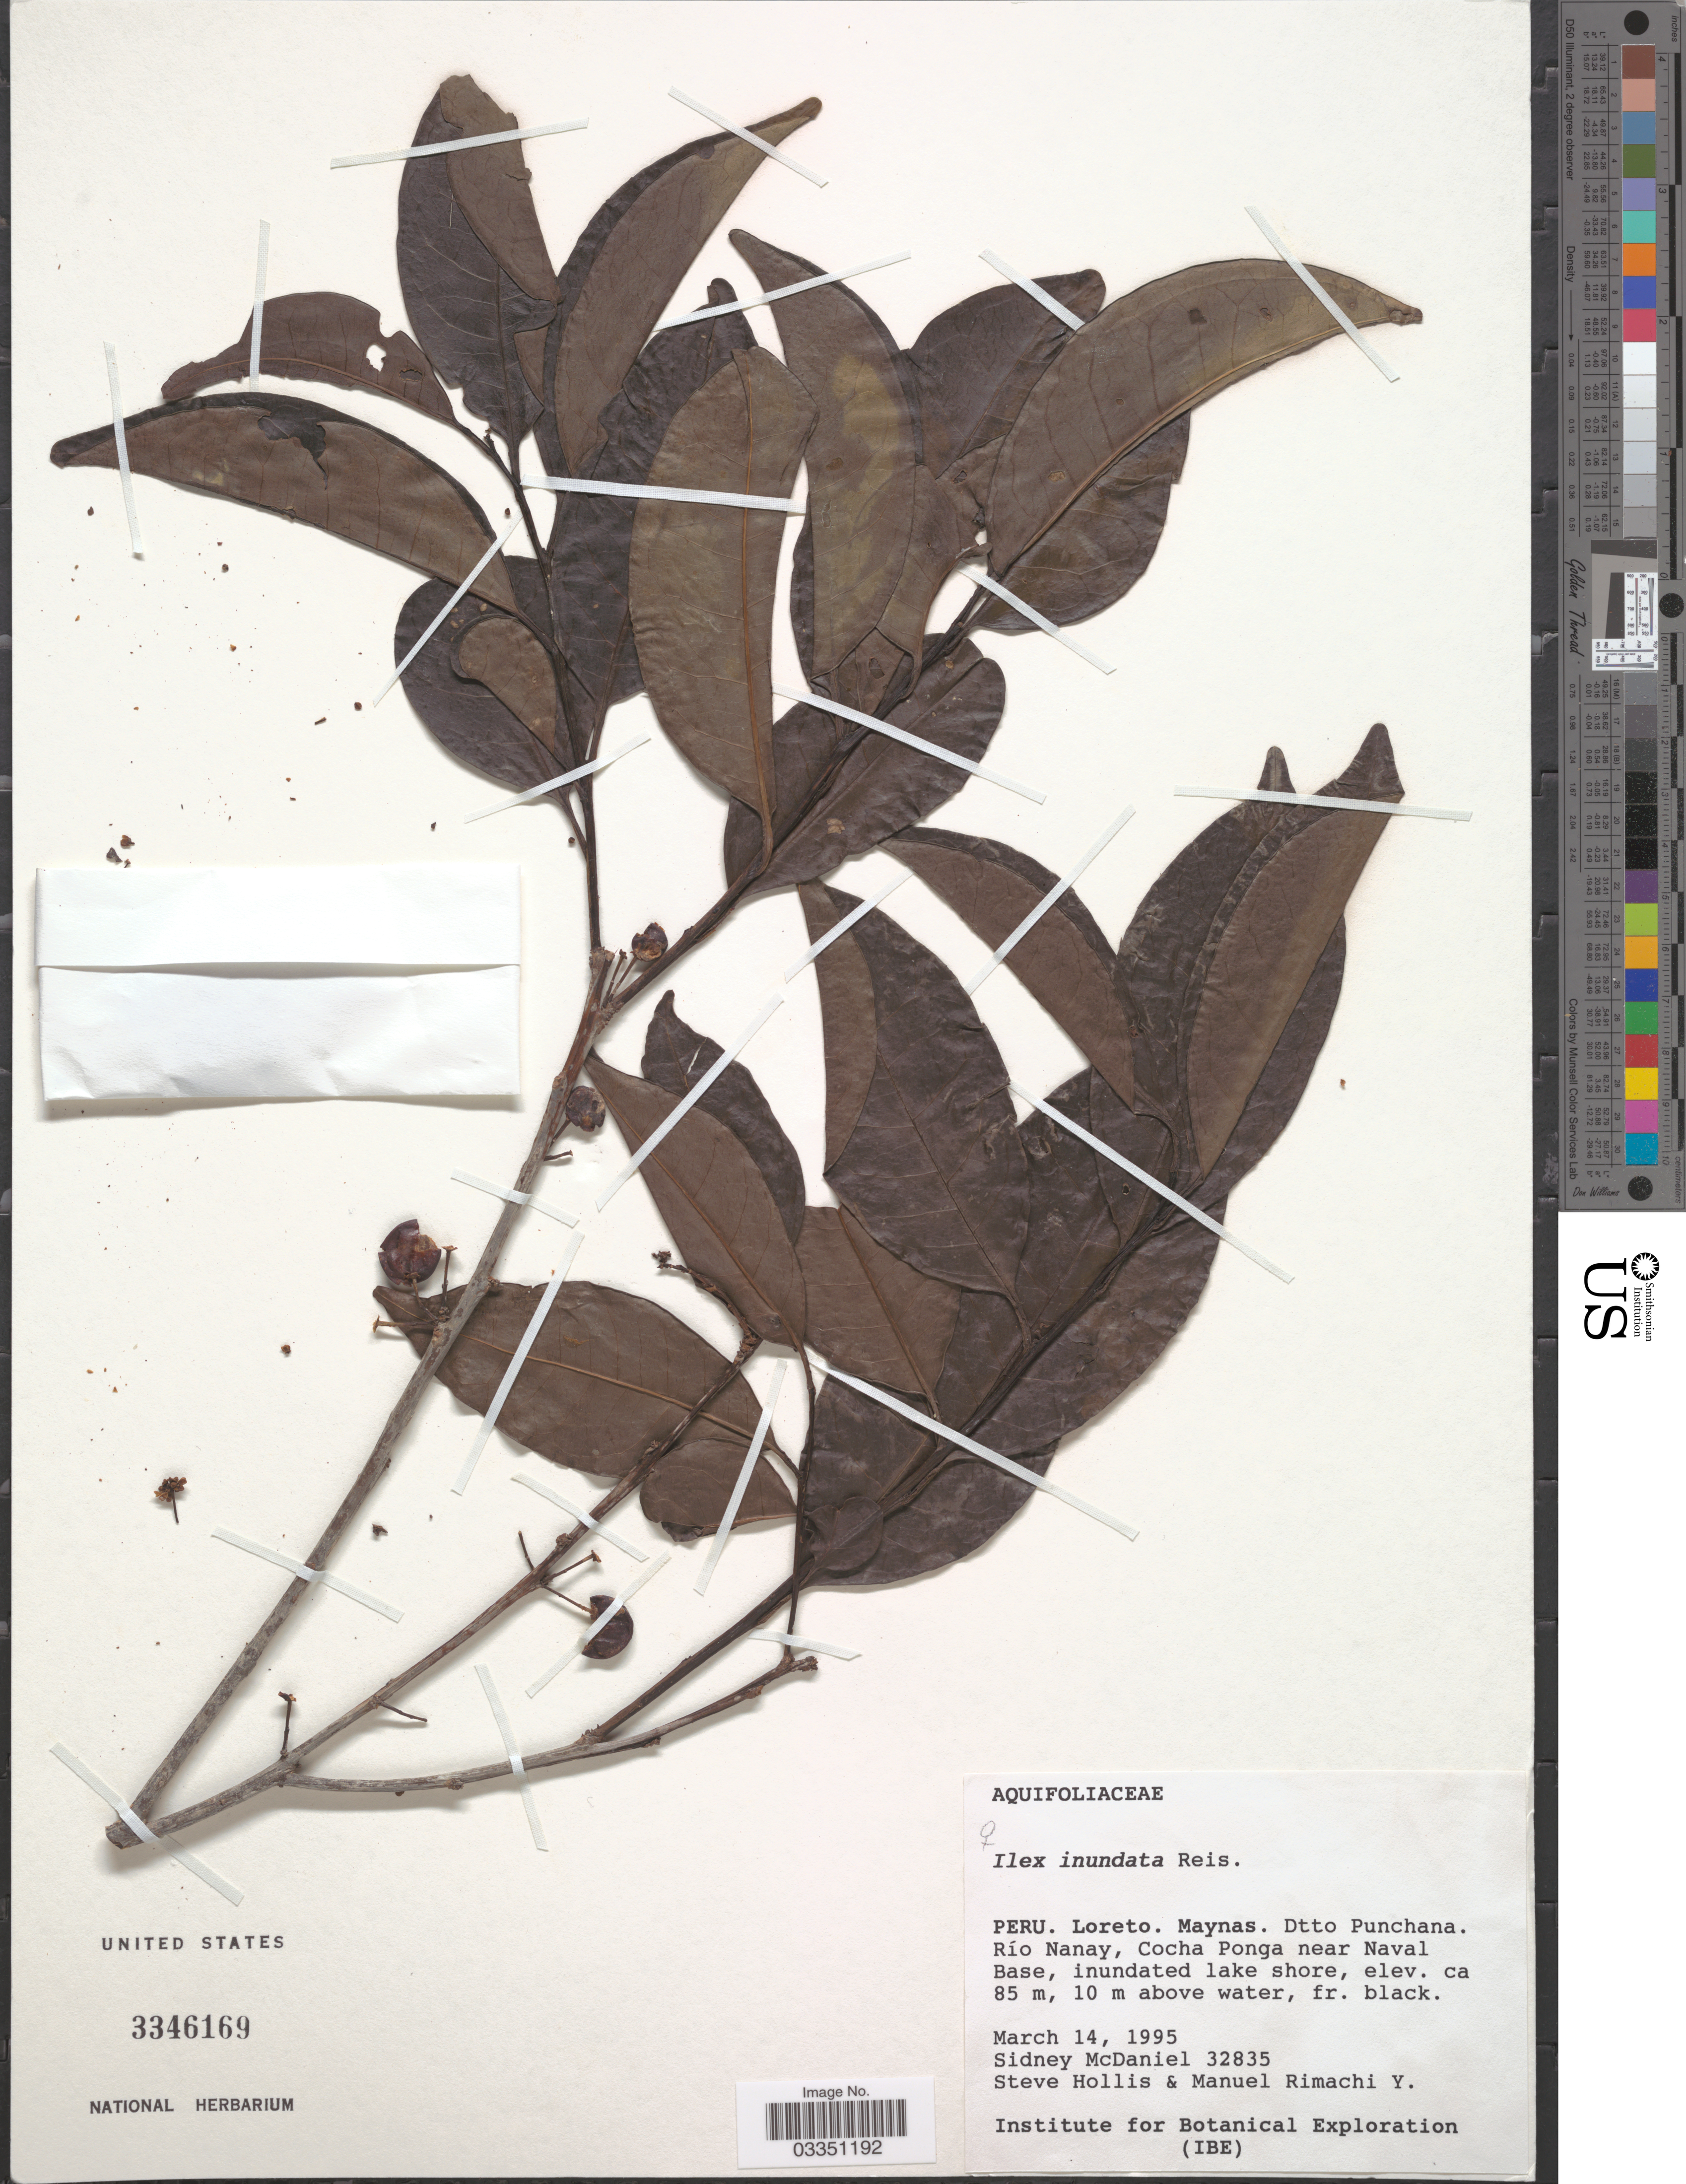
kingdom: Plantae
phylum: Tracheophyta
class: Magnoliopsida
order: Aquifoliales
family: Aquifoliaceae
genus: Ilex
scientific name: Ilex inundata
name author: Poepp. ex Reissek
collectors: S. McDaniel, S. Hollis & M. Rimachi Y.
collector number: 32835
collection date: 1995-03-14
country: Peru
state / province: Loreto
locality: Dtto Punchana. Río Nanay, Cocha Ponga near Naval Base, inundated lake shore.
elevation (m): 85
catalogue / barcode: US 3346169